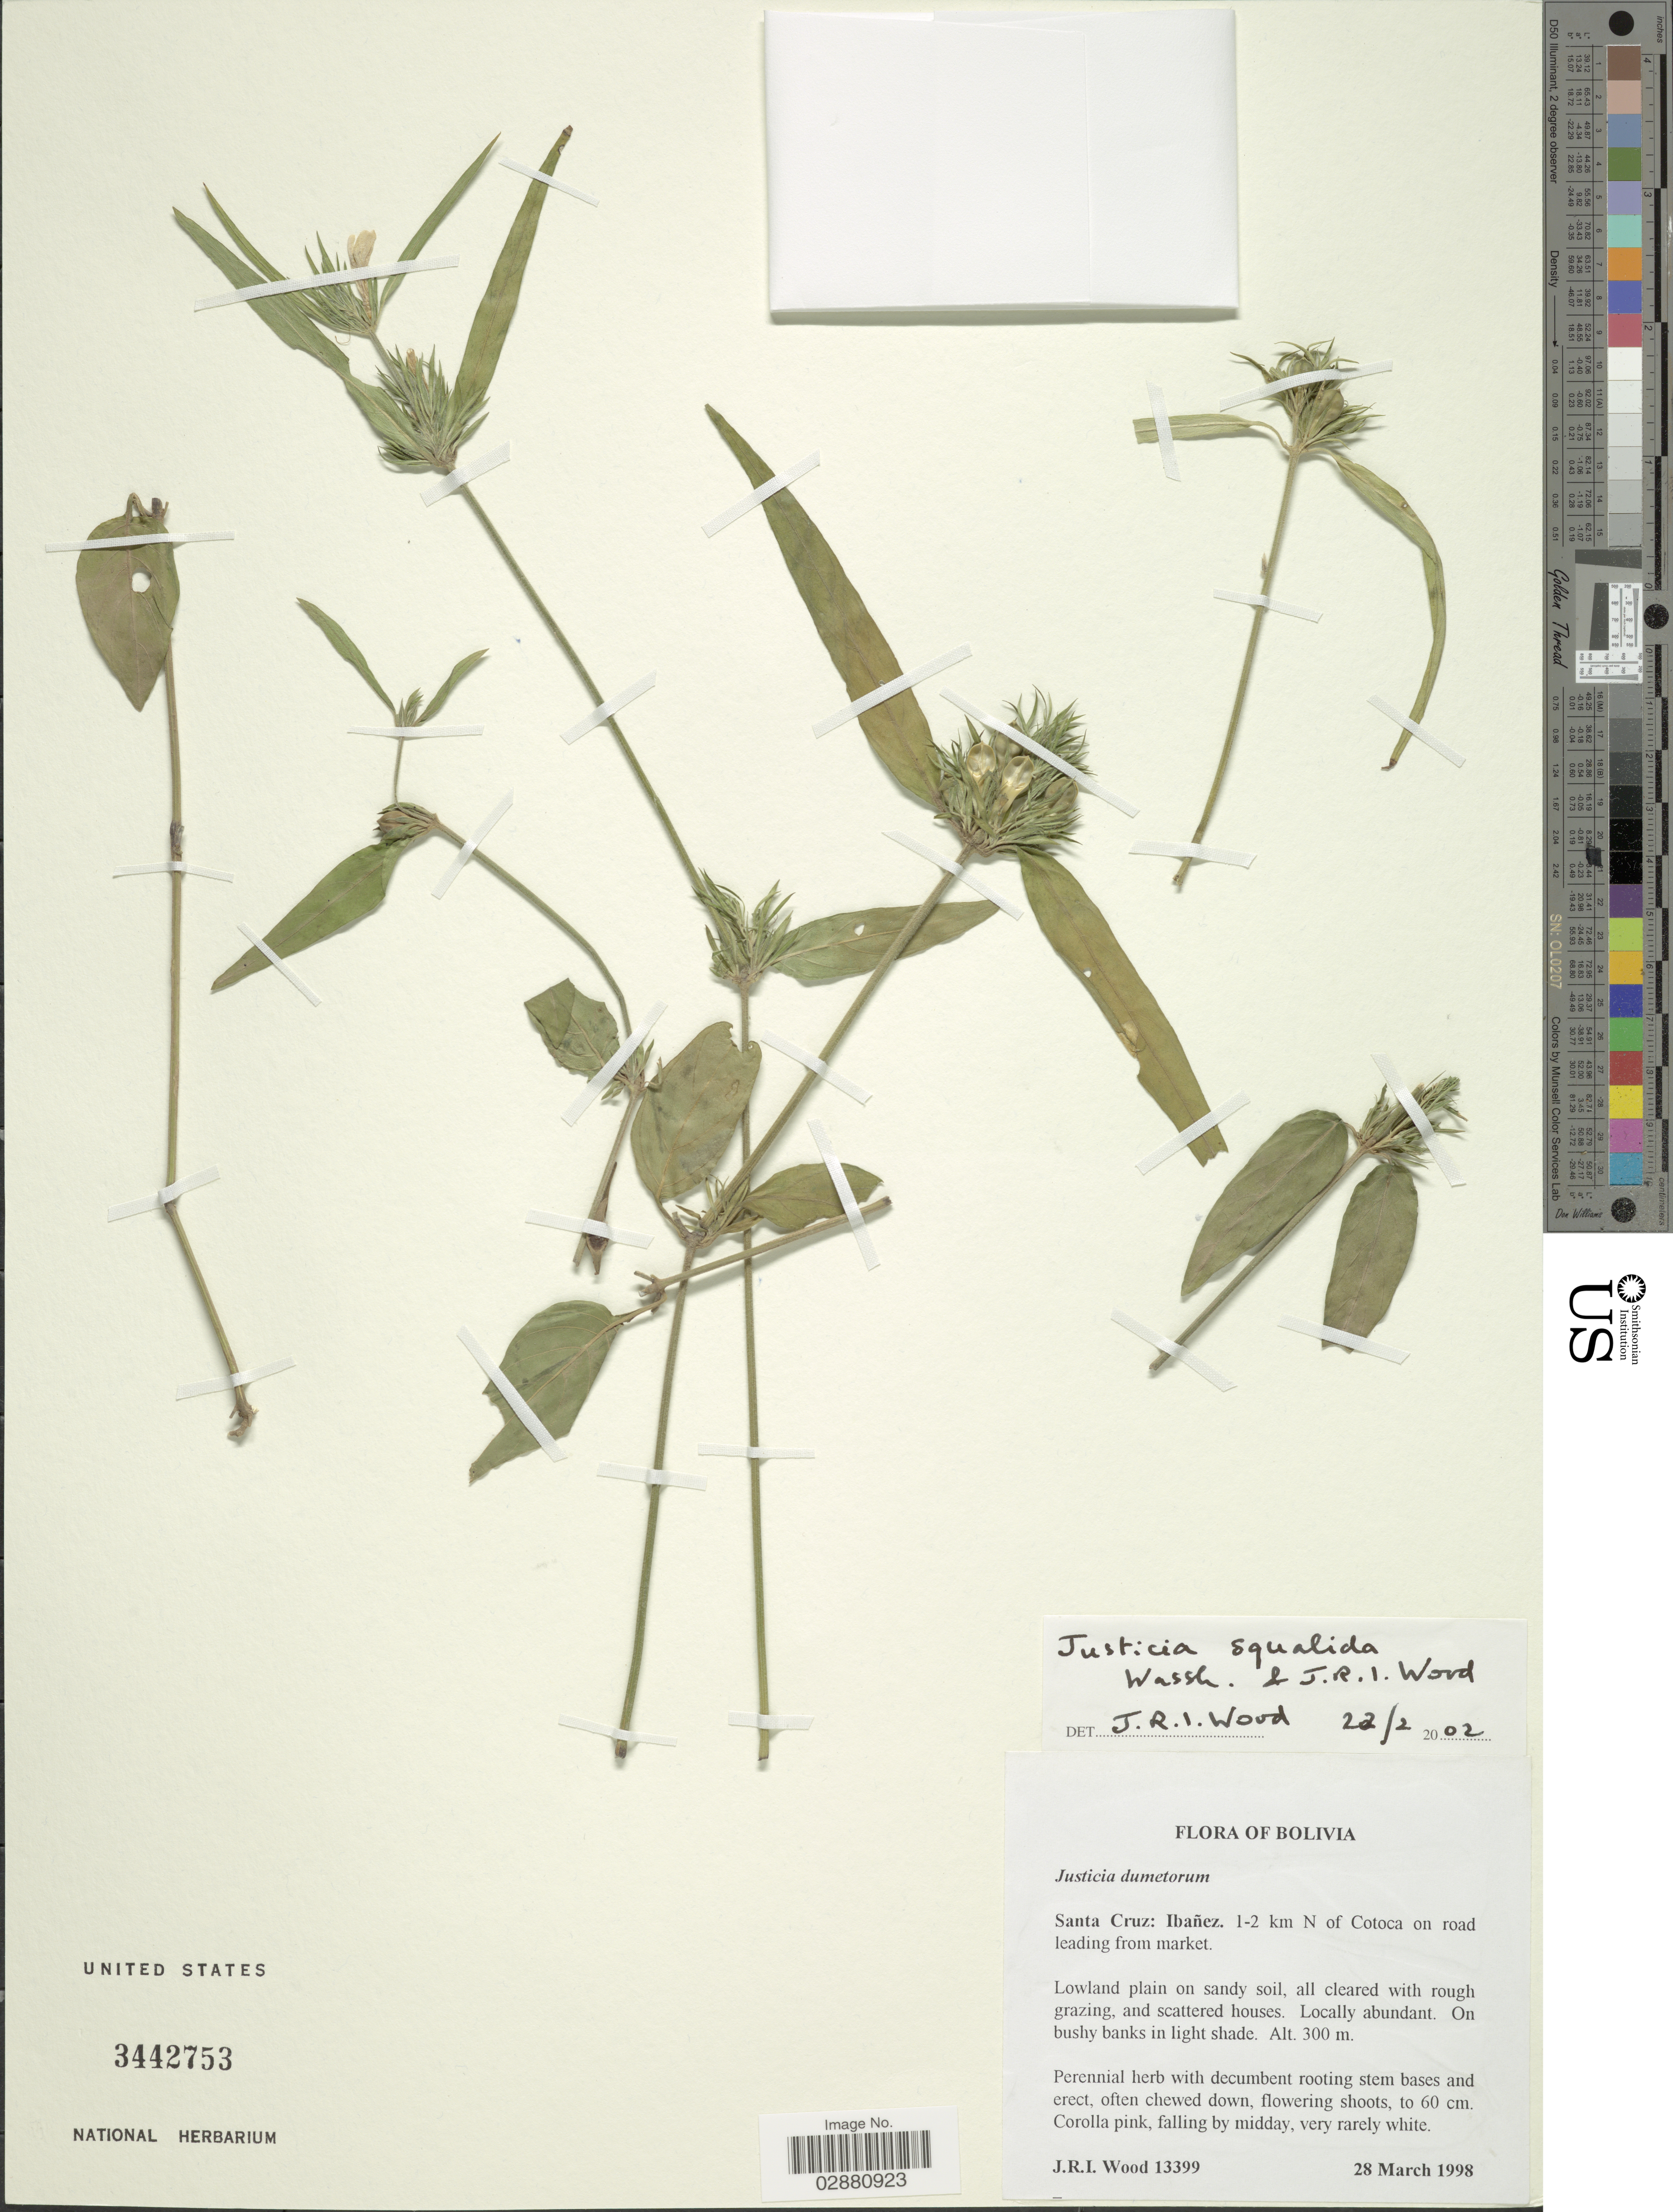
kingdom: Plantae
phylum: Tracheophyta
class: Magnoliopsida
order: Lamiales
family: Acanthaceae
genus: Justicia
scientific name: Justicia squalida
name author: Wassh. & J.R.I. Wood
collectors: J. R. I. Wood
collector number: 13399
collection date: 1998-03-28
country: Bolivia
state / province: Santa Cruz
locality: Ibañez, 1-2 km N of Cotoca on road leading from market.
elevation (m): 300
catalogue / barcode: US 3442753